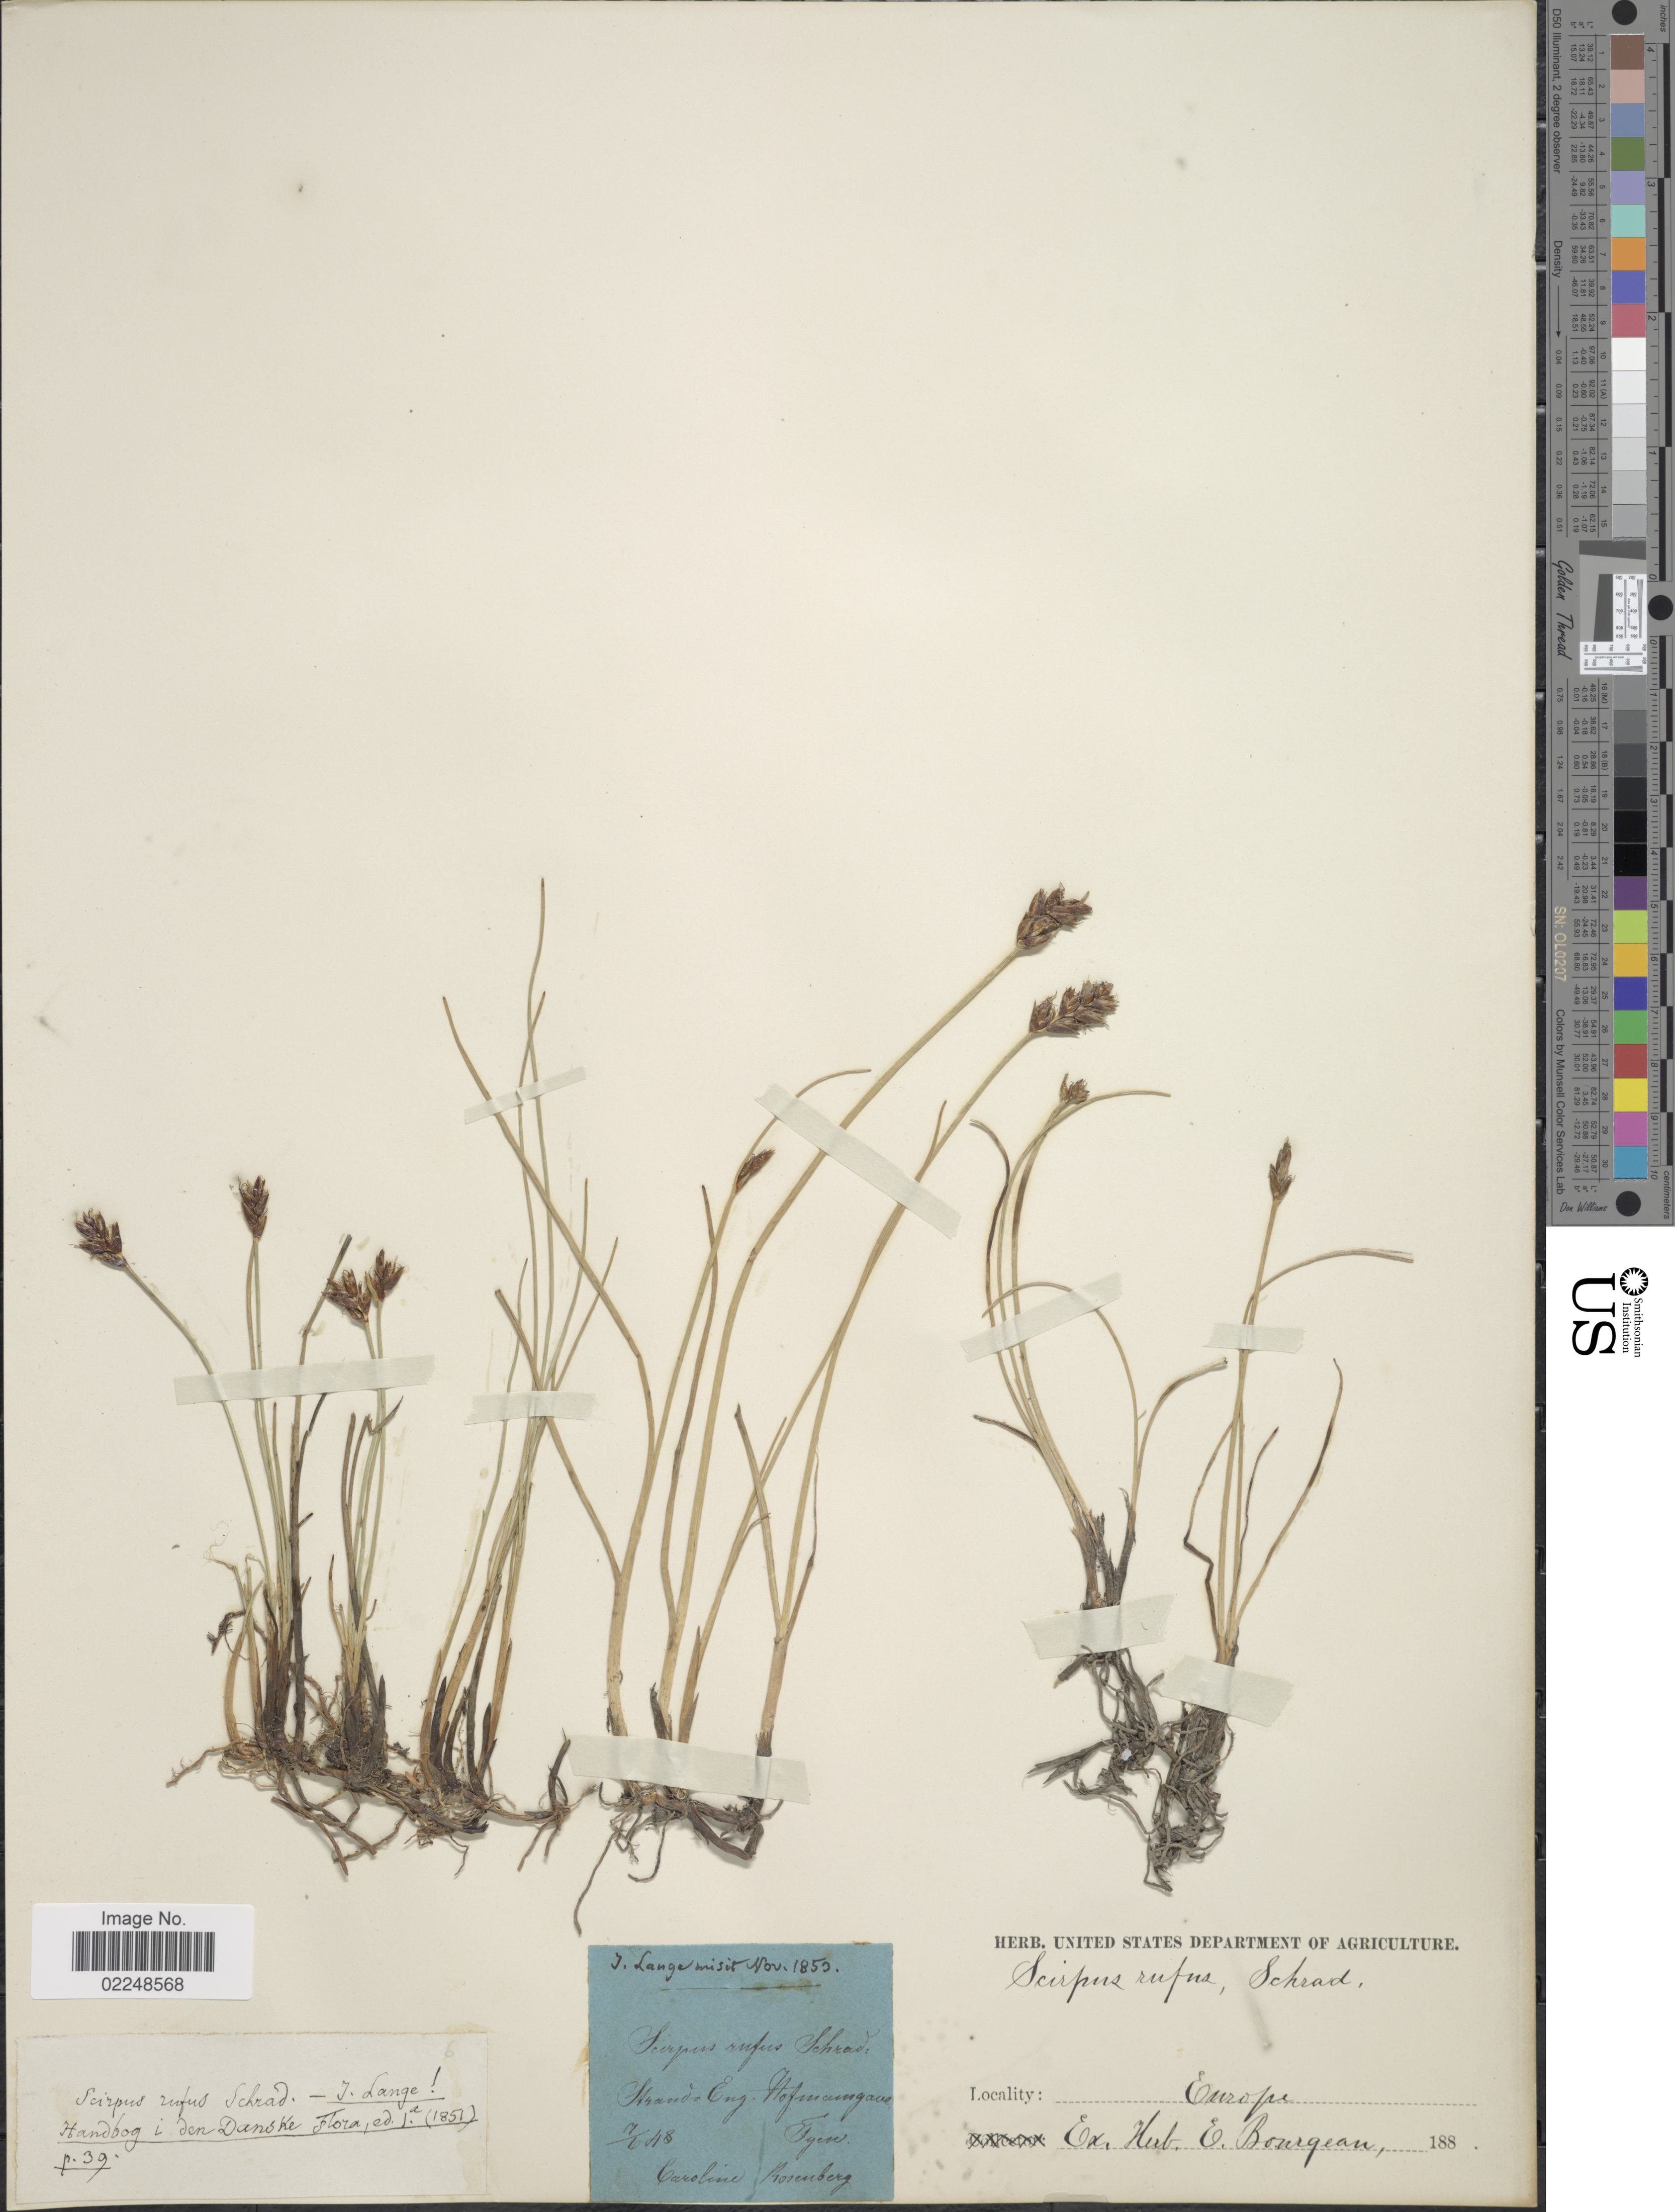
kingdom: Plantae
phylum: Tracheophyta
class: Liliopsida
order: Poales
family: Cyperaceae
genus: Blysmopsis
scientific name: Blysmopsis rufa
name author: (Huds.) Oteng-Yeb.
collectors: C. Rosenberg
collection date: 1848-06-07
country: Denmark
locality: Fyen